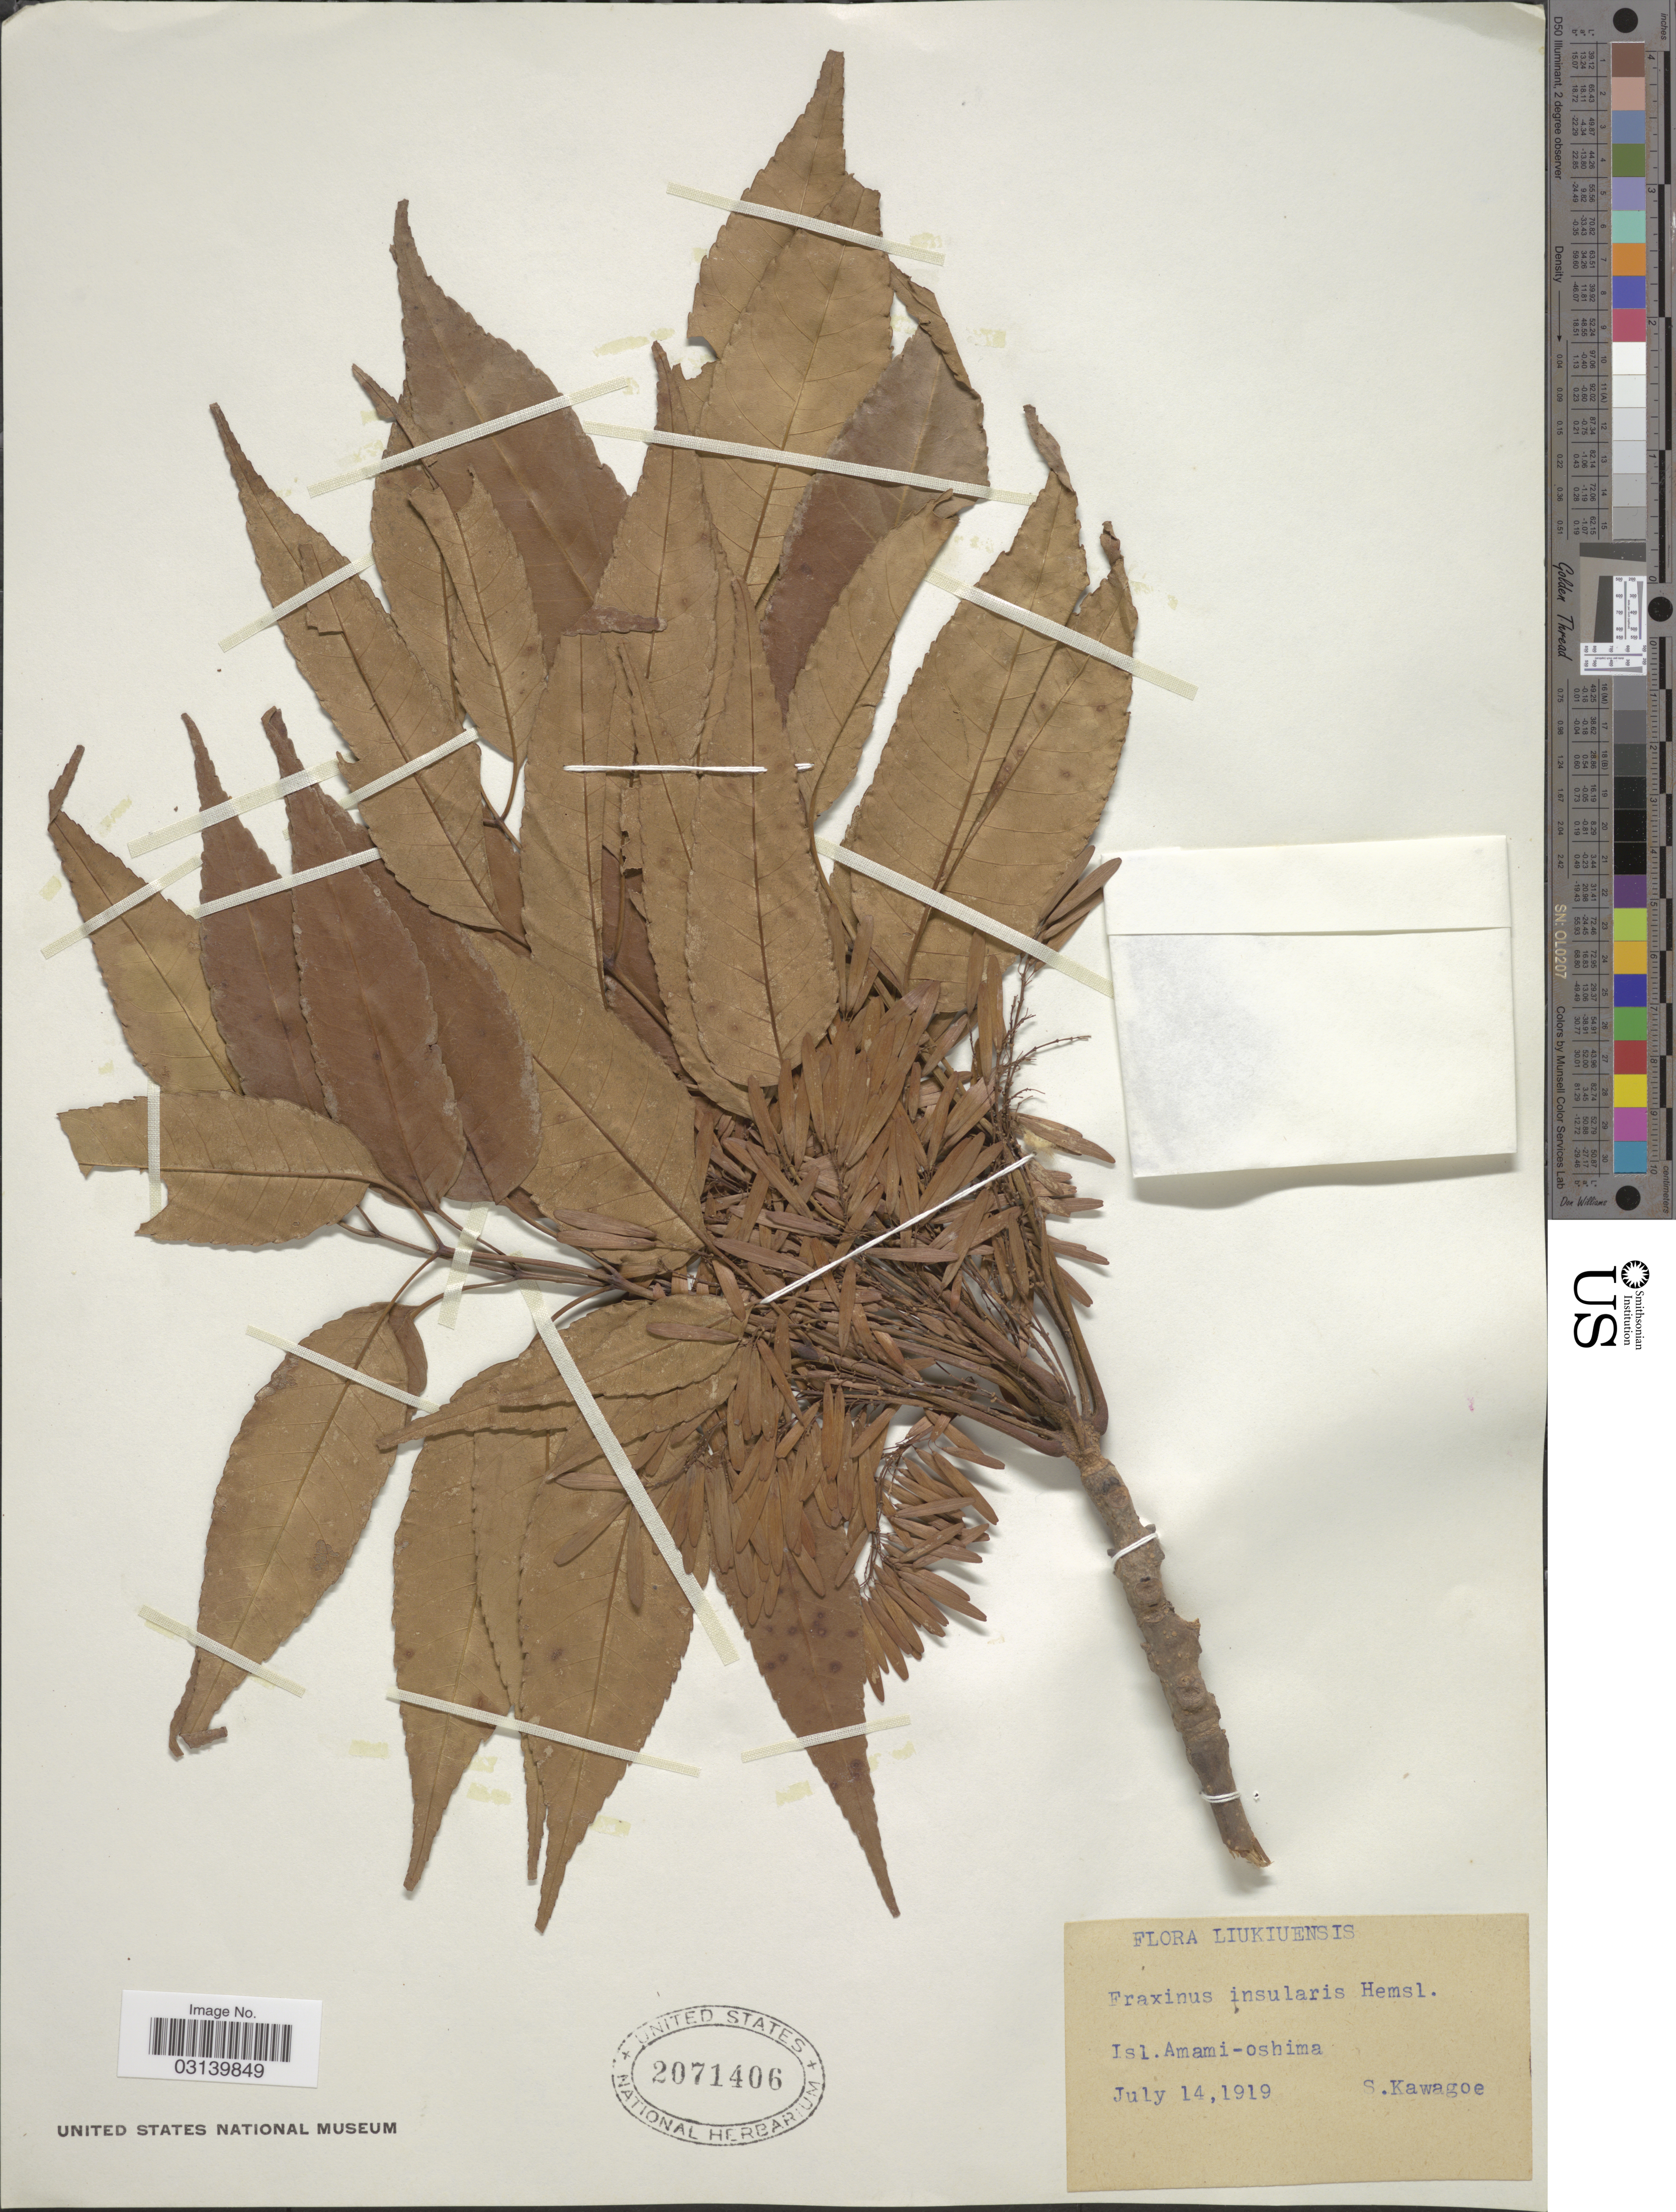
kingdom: Plantae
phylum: Tracheophyta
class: Magnoliopsida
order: Lamiales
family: Oleaceae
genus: Fraxinus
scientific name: Fraxinus insularis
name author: Hemsl.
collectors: S. Kawagoe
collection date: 1919-07-14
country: Japan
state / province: Okinawa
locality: Liukiuensis. Isl. Amami-oshima.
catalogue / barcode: US 2071406